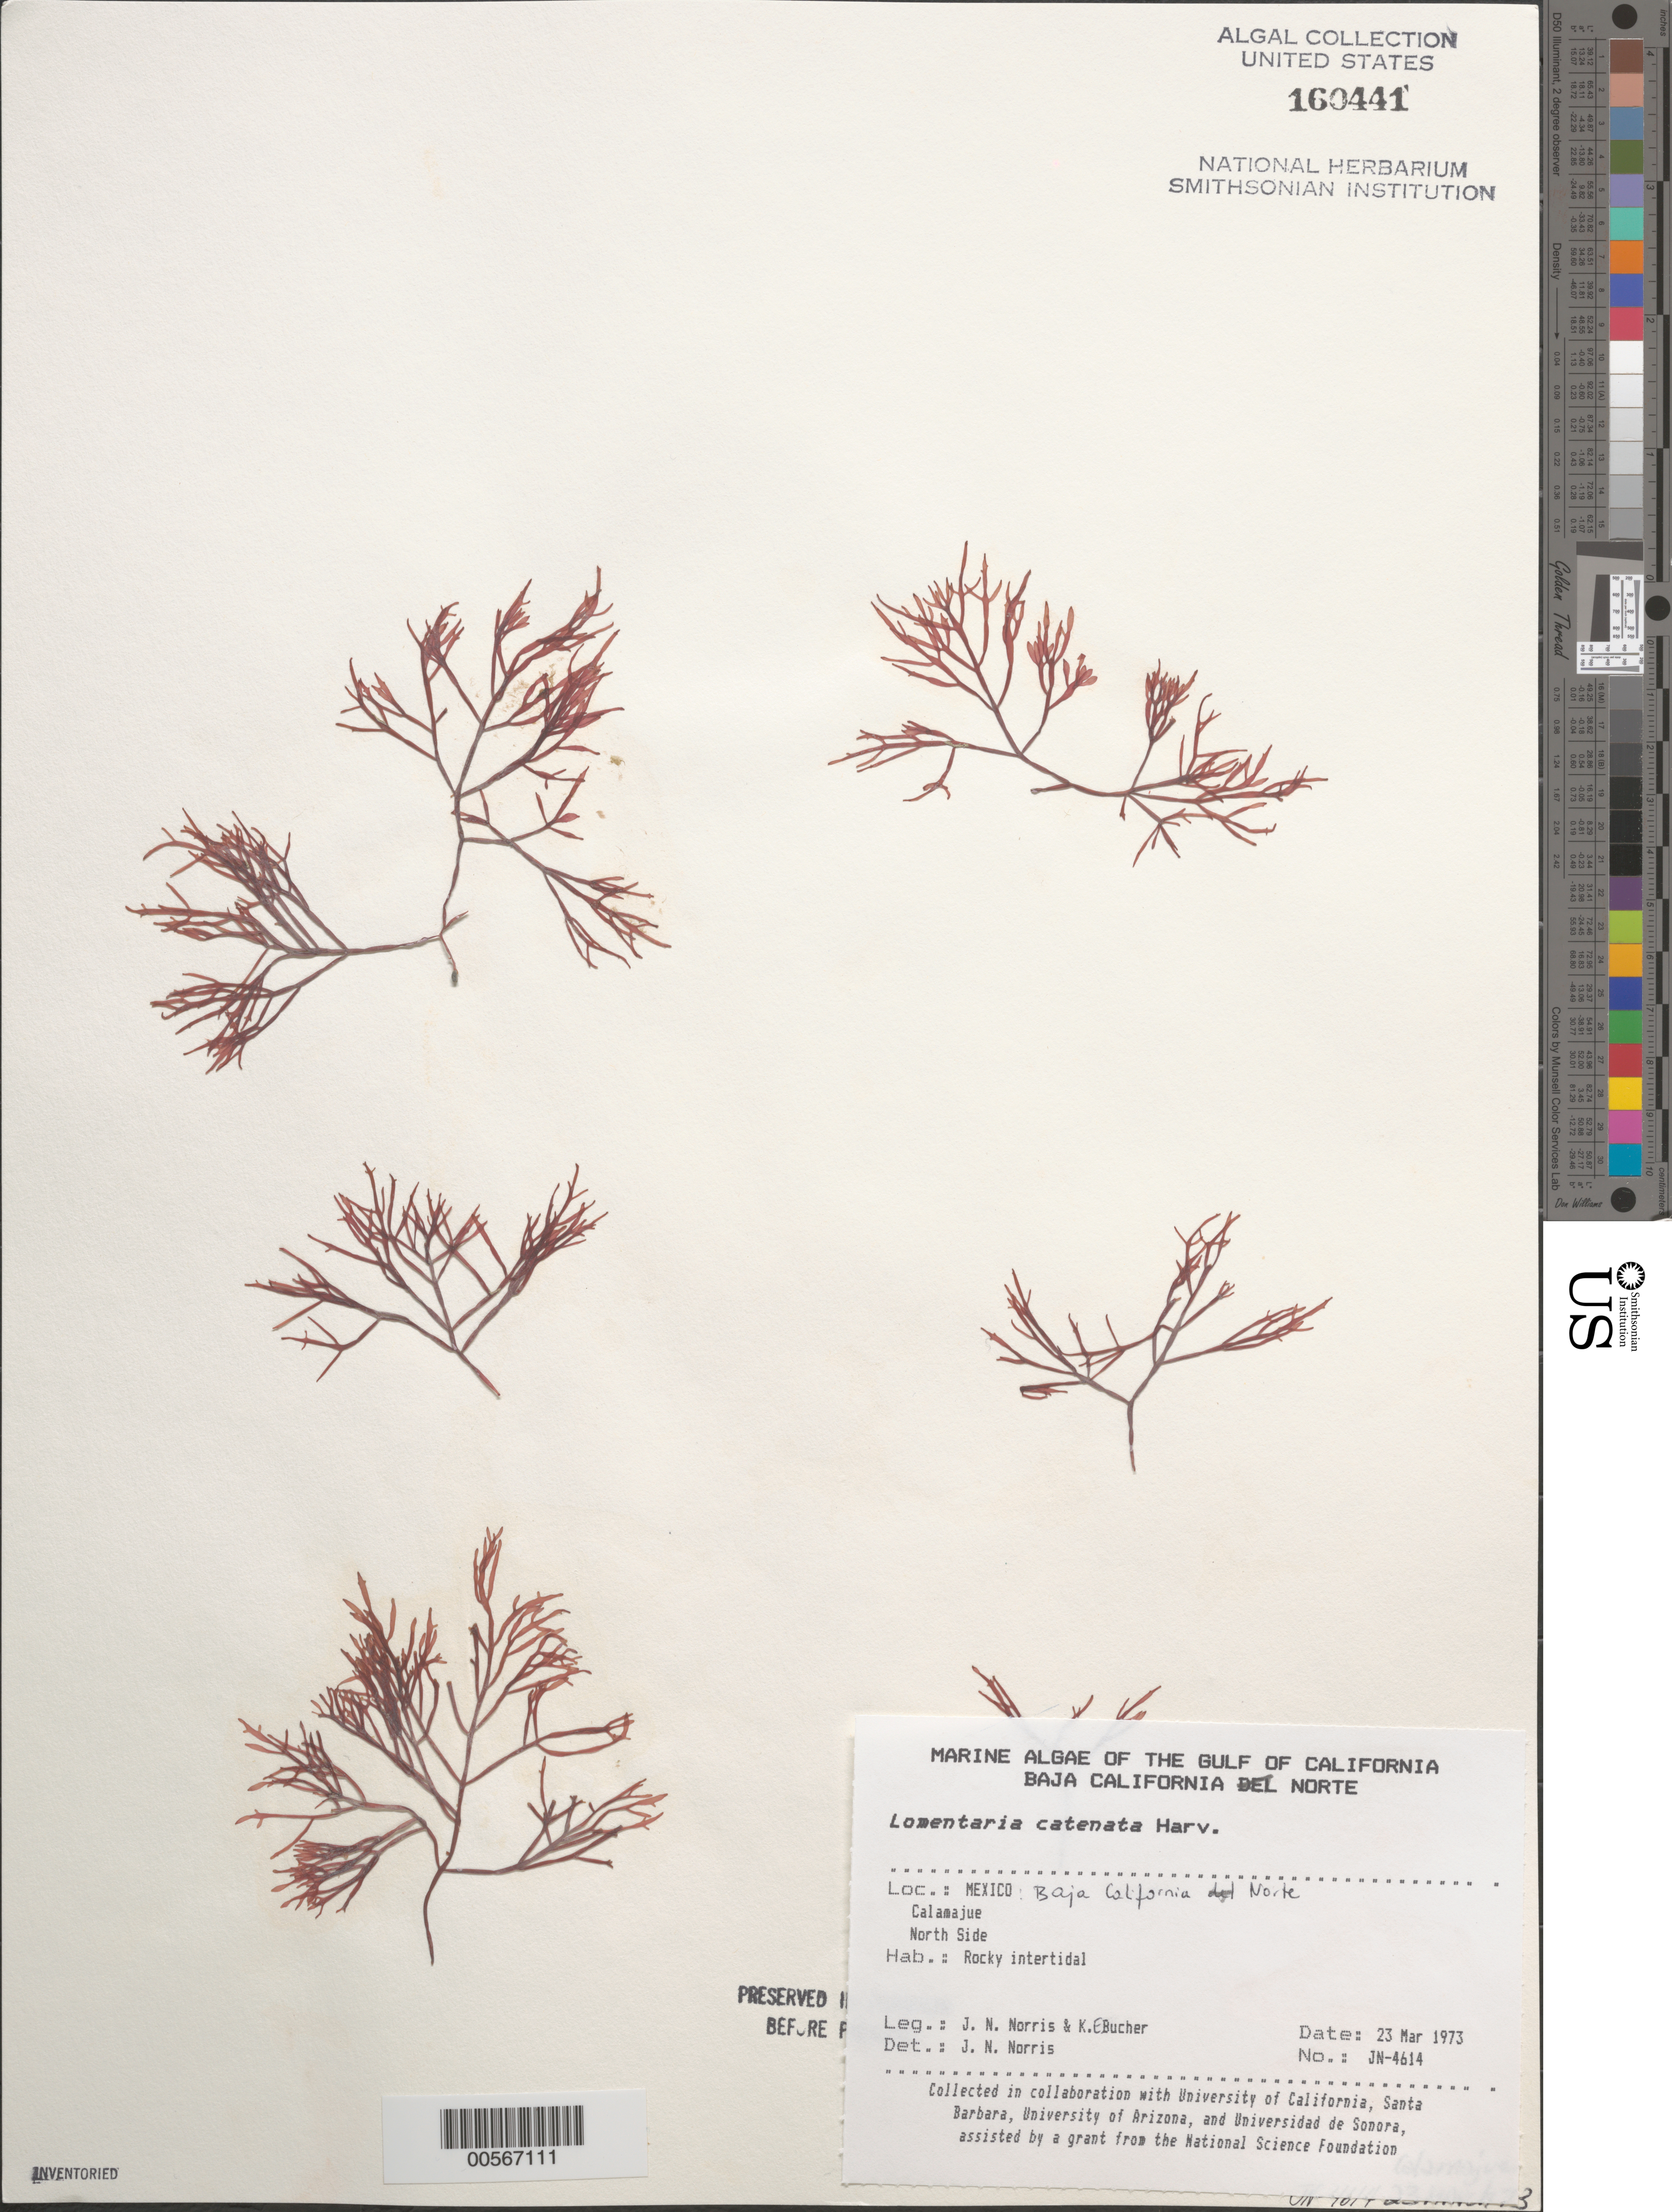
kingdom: Plantae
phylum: Rhodophyta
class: Florideophyceae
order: Rhodymeniales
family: Lomentariaceae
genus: Fushitsunagia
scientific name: Fushitsunagia catenata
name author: (Harv.) Filloramo & G.W. Saunders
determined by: Algae name updating Project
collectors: J. N. Norris & K. E. Bucher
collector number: JN-4614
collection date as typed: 23 Mar 1973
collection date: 1973-03-23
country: Mexico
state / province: Baja California Norte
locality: Calamajue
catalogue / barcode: US 160441